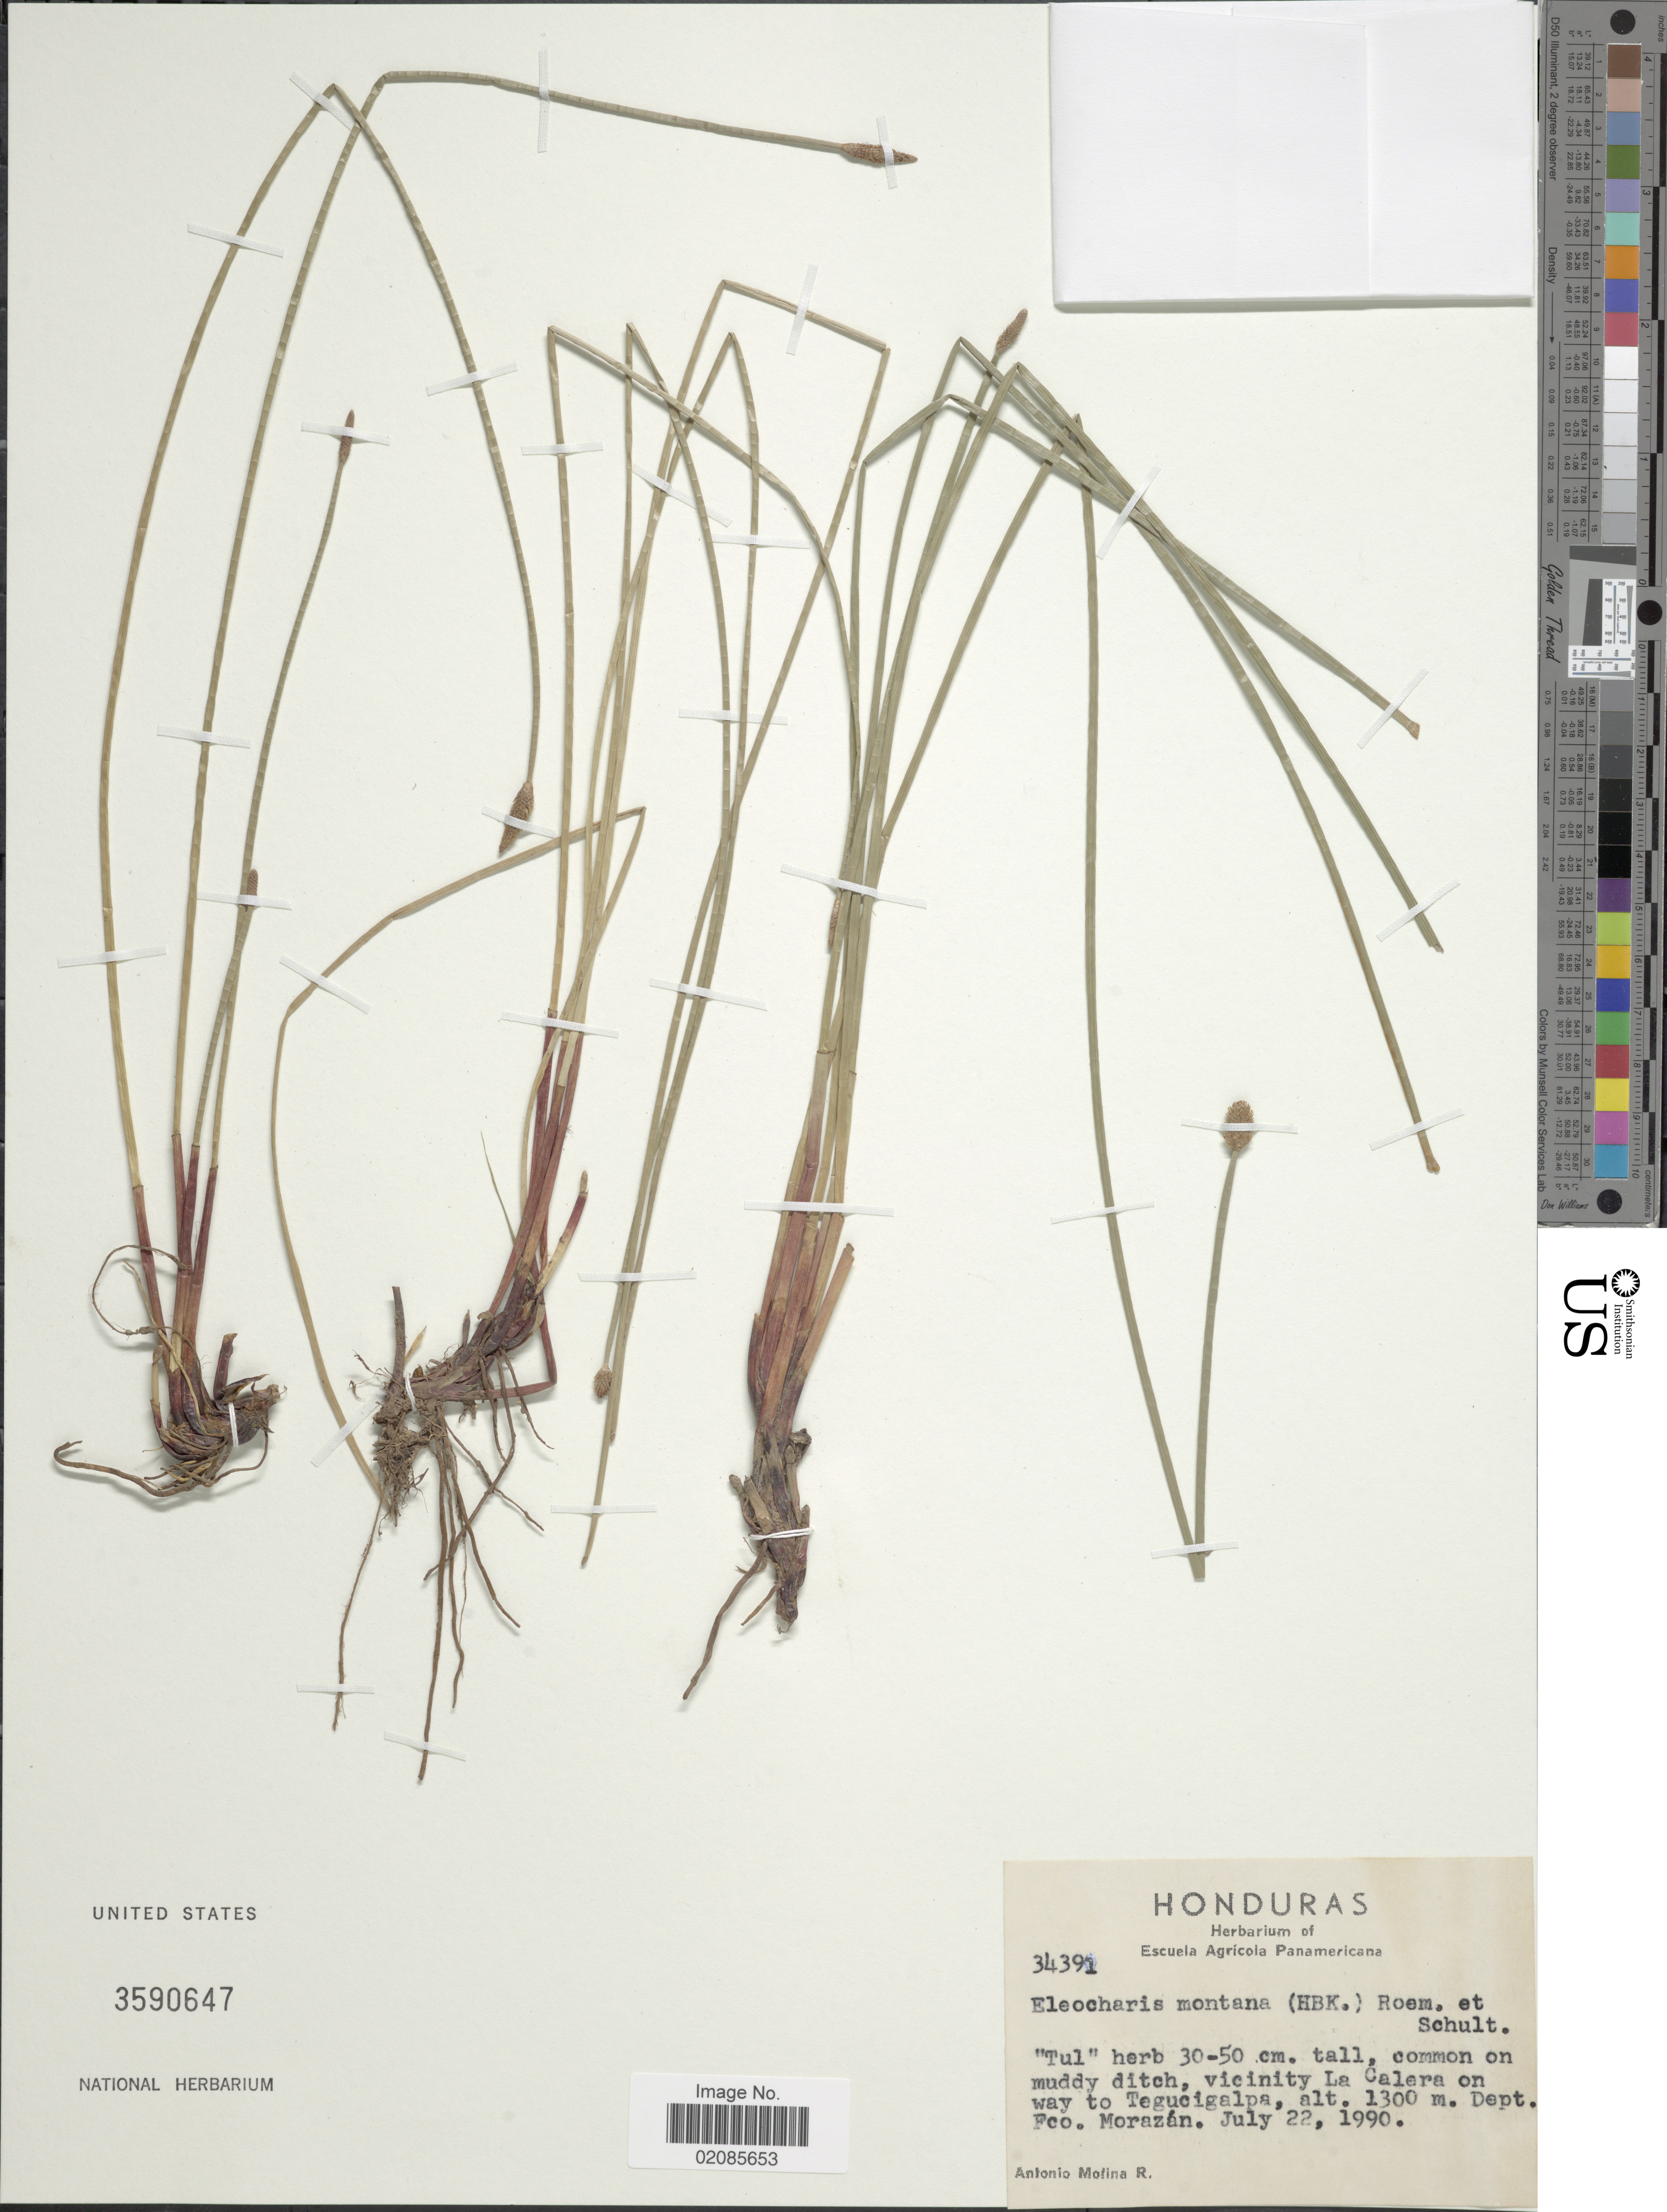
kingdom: Plantae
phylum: Tracheophyta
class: Liliopsida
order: Poales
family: Cyperaceae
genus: Eleocharis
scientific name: Eleocharis montana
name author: (Kunth) Roem. & Schult.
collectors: A. Molina R.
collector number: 34391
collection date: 1990-07-22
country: Honduras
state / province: Fco. Morazán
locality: Common on muddy ditch, vicinity La Calera on way to Tegucigalpa.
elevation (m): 1300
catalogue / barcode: US 3590647